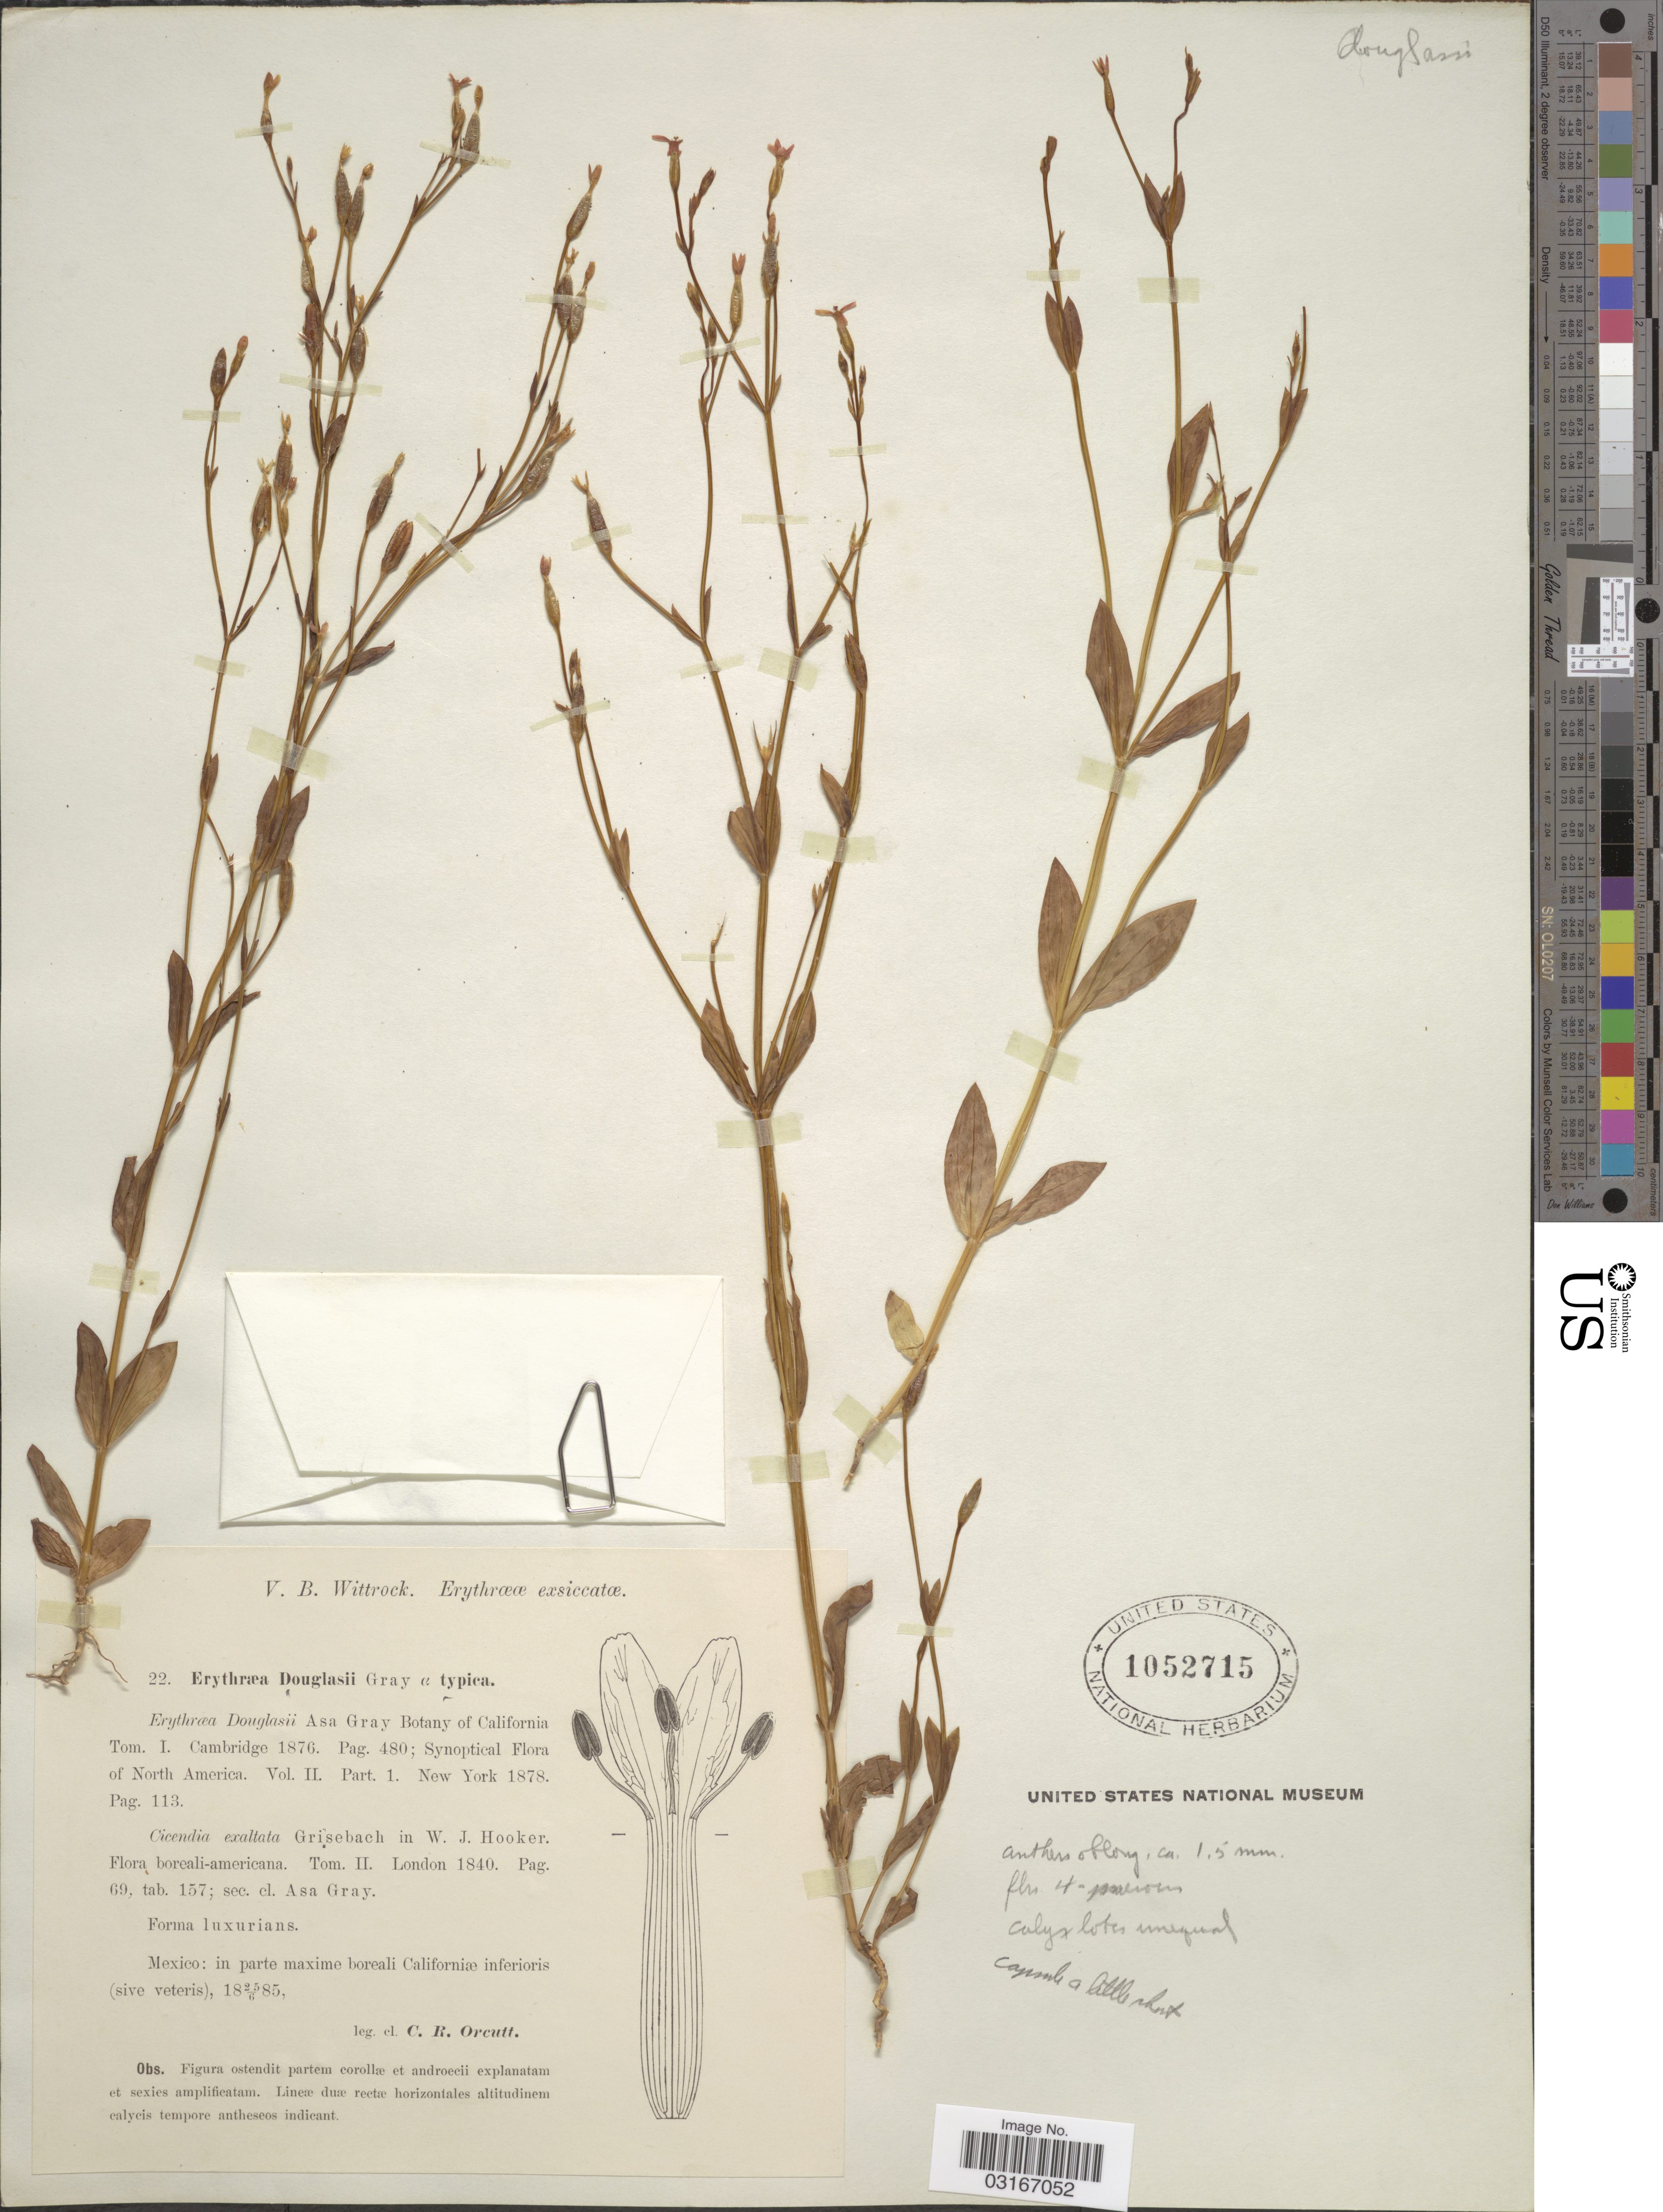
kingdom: Plantae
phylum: Tracheophyta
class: Magnoliopsida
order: Gentianales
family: Gentianaceae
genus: Centaurium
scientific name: Centaurium exaltatum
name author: (Griseb.) W. Wight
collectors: C. R. Orcutt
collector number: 22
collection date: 1885-06-25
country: Mexico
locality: In parte maxime boreali Californiæ inferioris (sive veteris).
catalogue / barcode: US 1052715